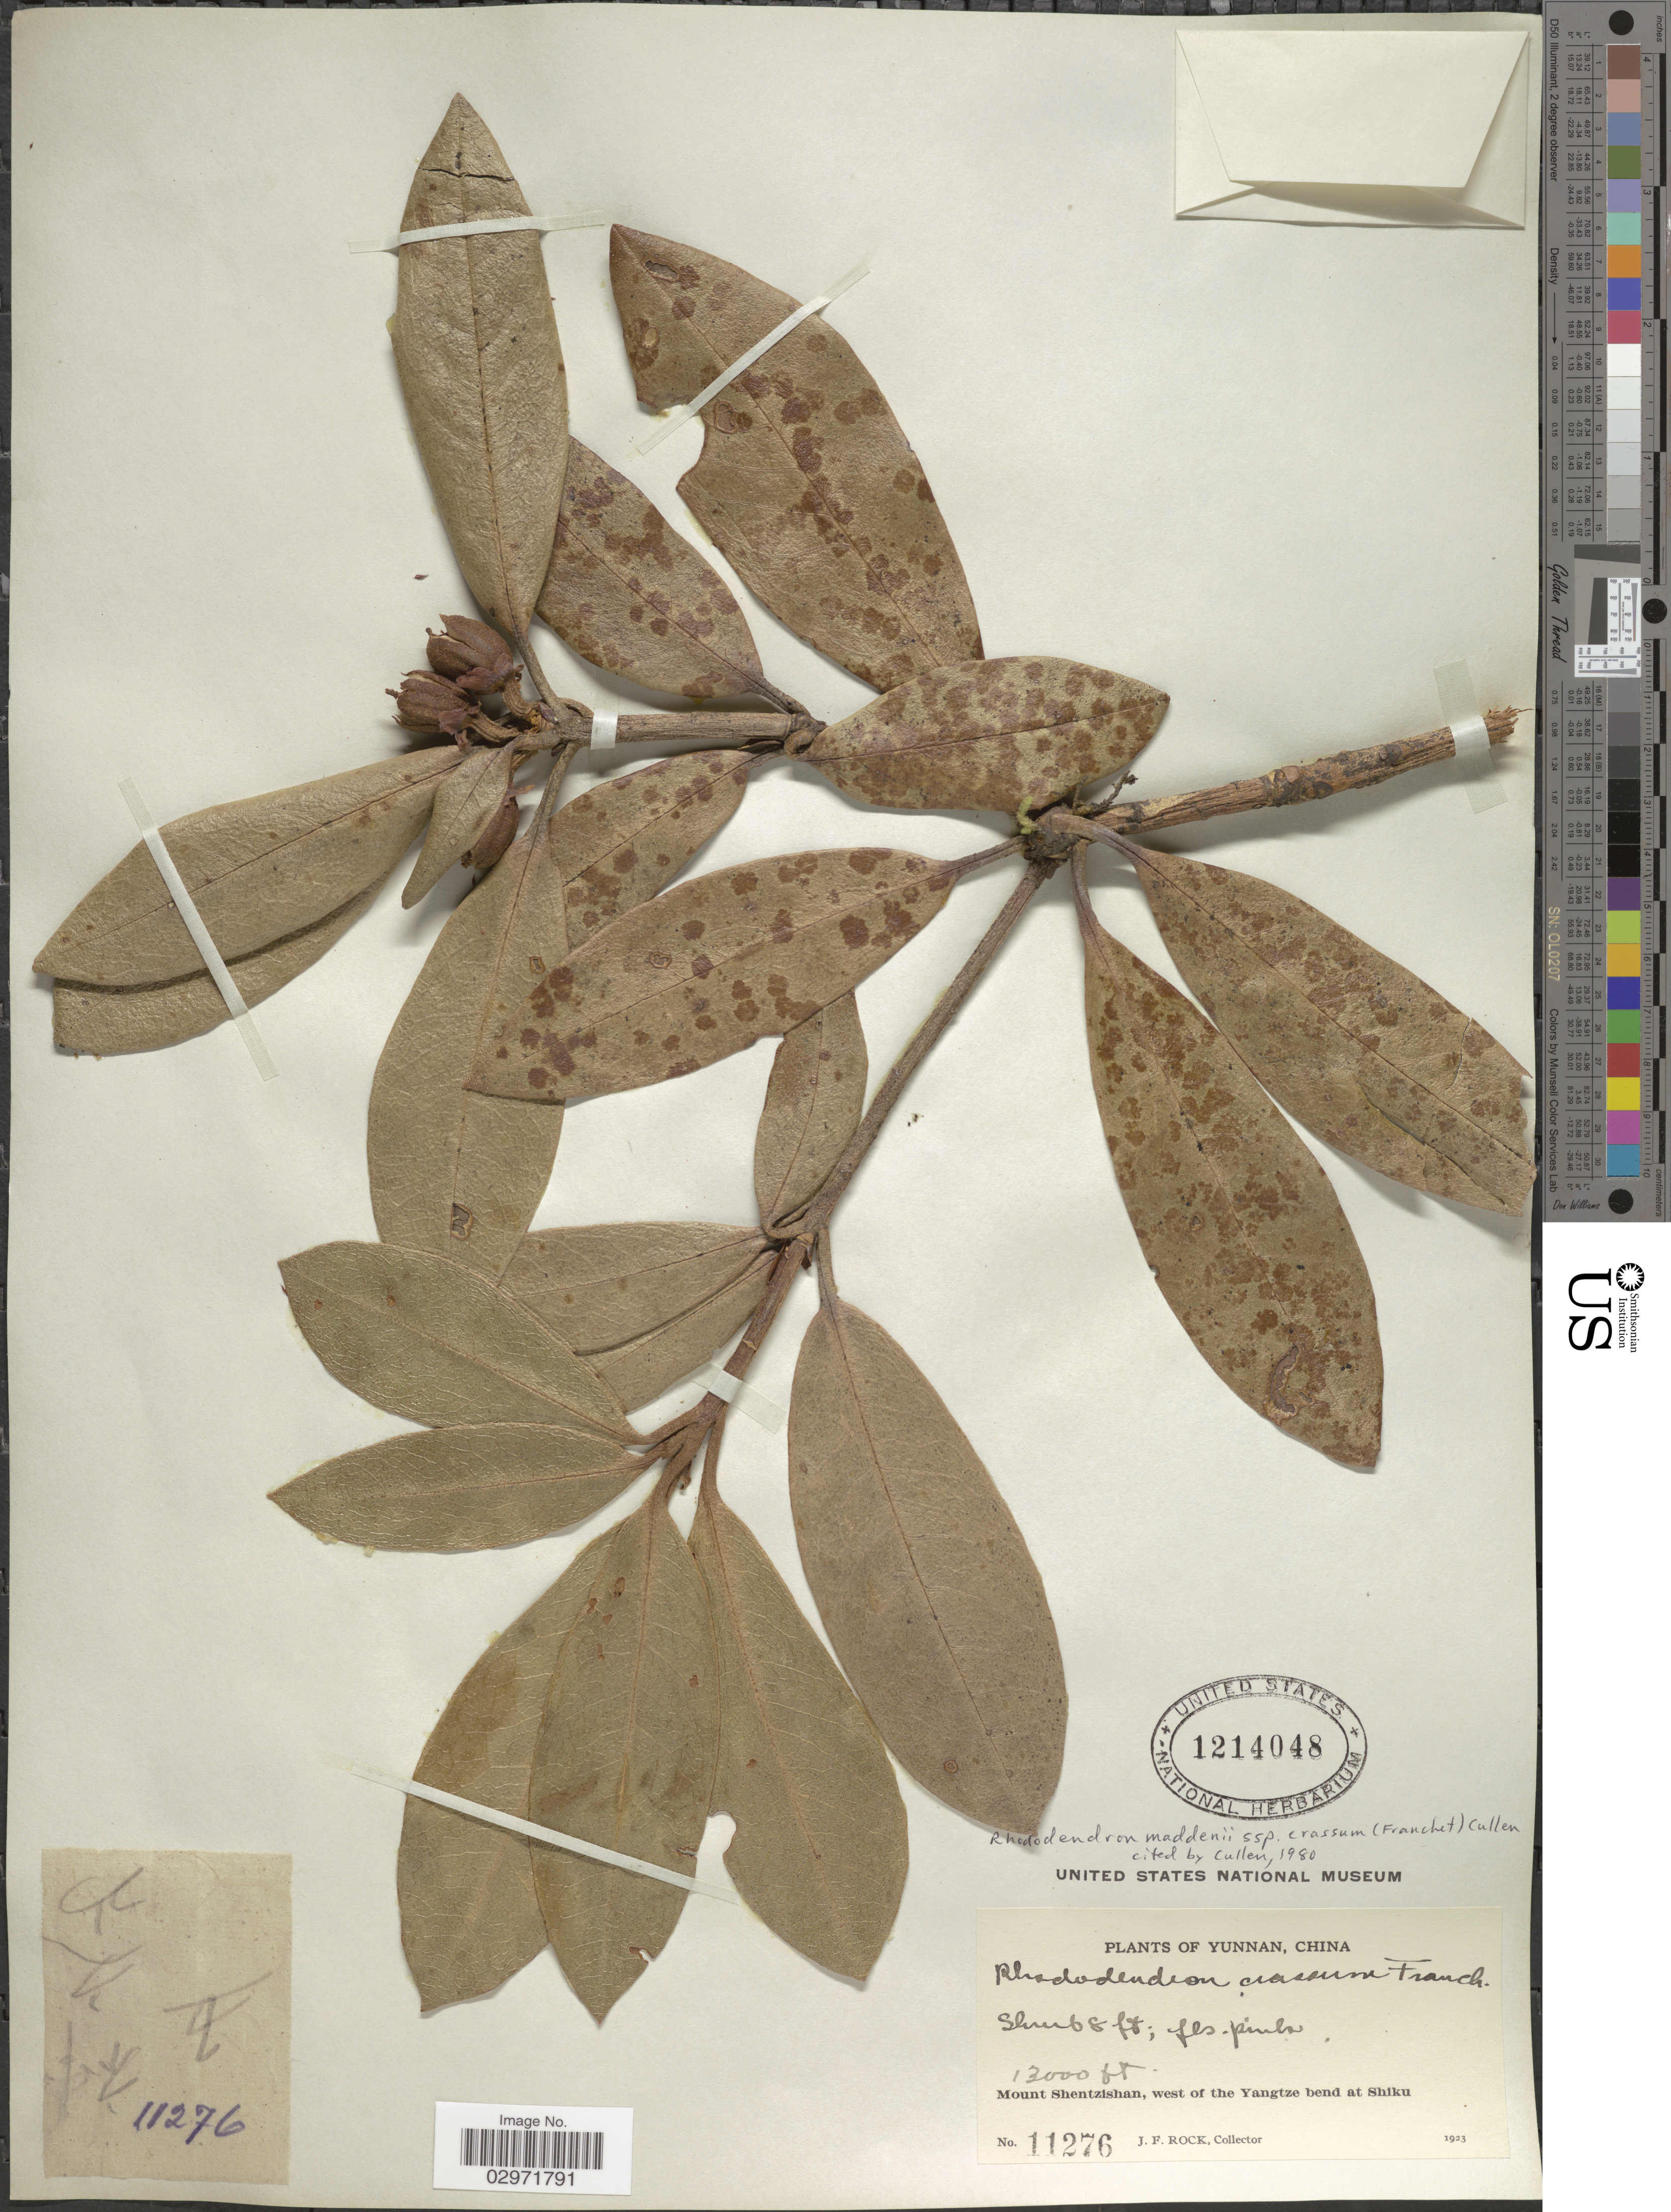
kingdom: Plantae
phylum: Tracheophyta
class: Magnoliopsida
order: Ericales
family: Ericaceae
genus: Rhododendron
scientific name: Rhododendron maddenii subsp. crassum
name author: (Franch.) Cullen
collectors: J. Rock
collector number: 11276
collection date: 1923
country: China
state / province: Yunnan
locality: Mount Shentzishan, west of the Yangtze bend at Shiku.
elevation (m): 3962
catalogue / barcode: US 1214048